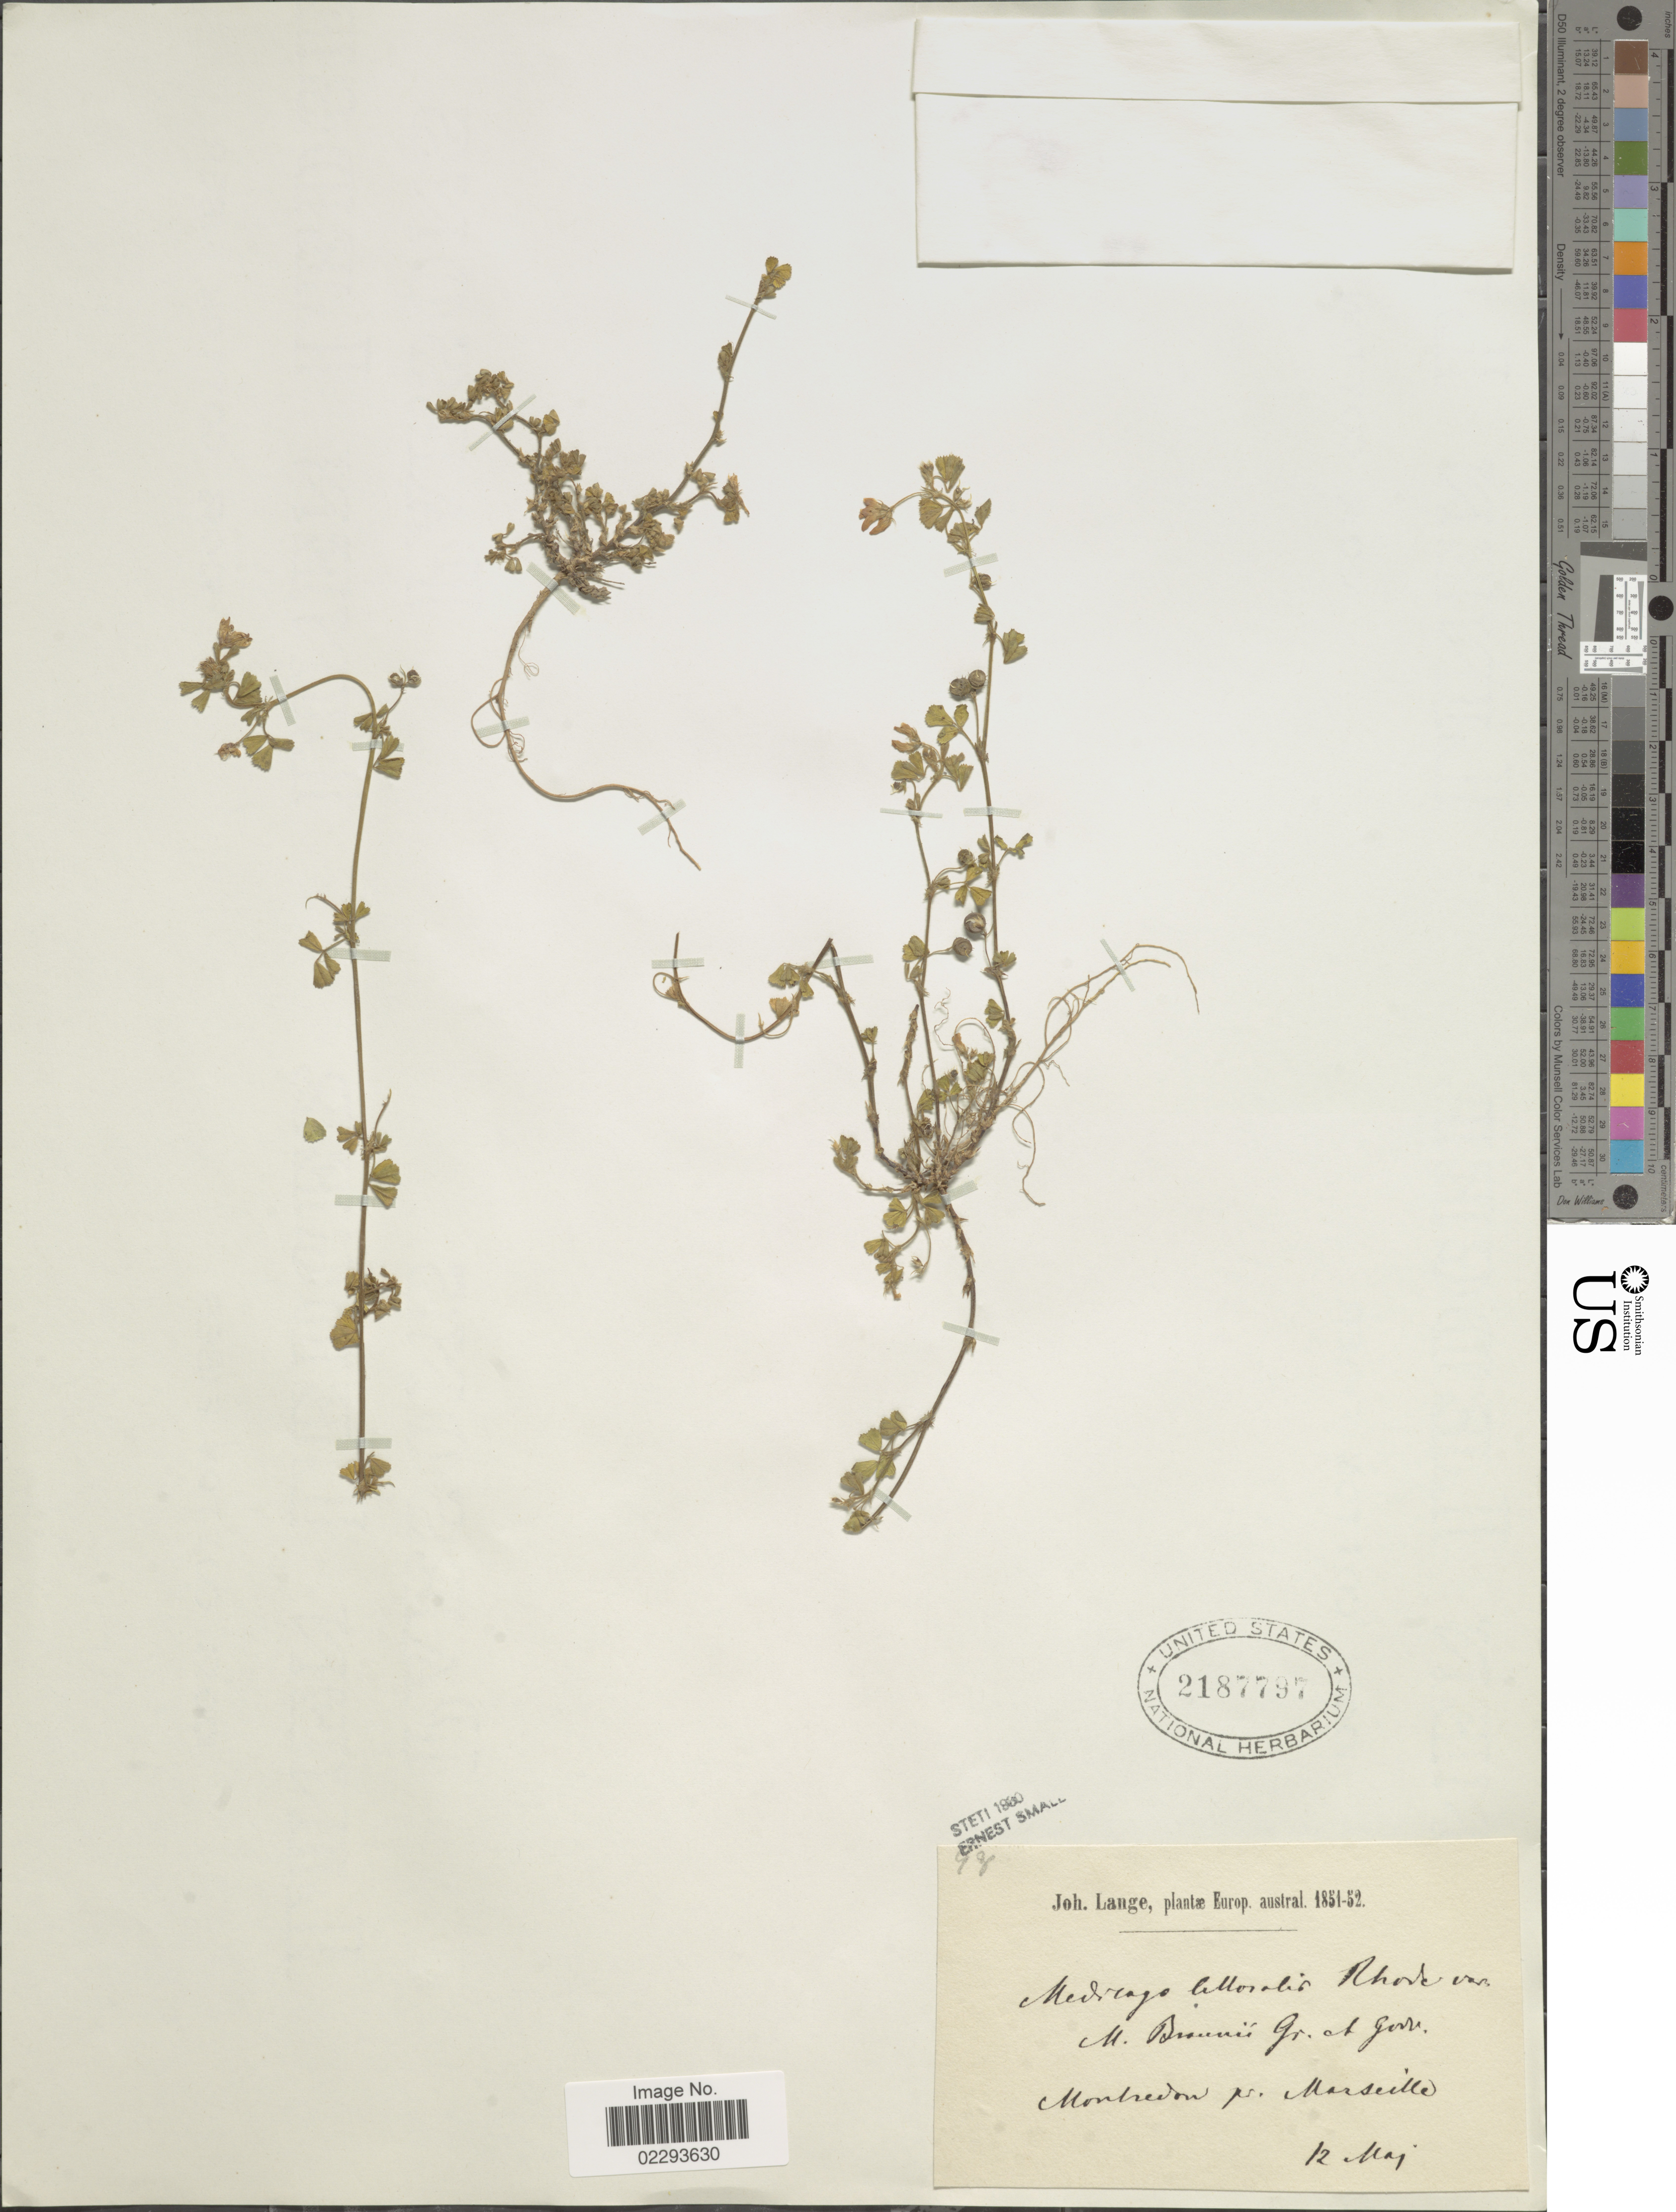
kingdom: Plantae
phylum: Tracheophyta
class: Magnoliopsida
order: Fabales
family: Fabaceae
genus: Medicago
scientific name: Medicago littoralis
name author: Loisel.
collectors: J. M. C. Lange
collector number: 93*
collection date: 1851-05-12/1852-05-12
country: France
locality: Europ. Austral. Montrdon pr. Marseille.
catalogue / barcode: US 2187797